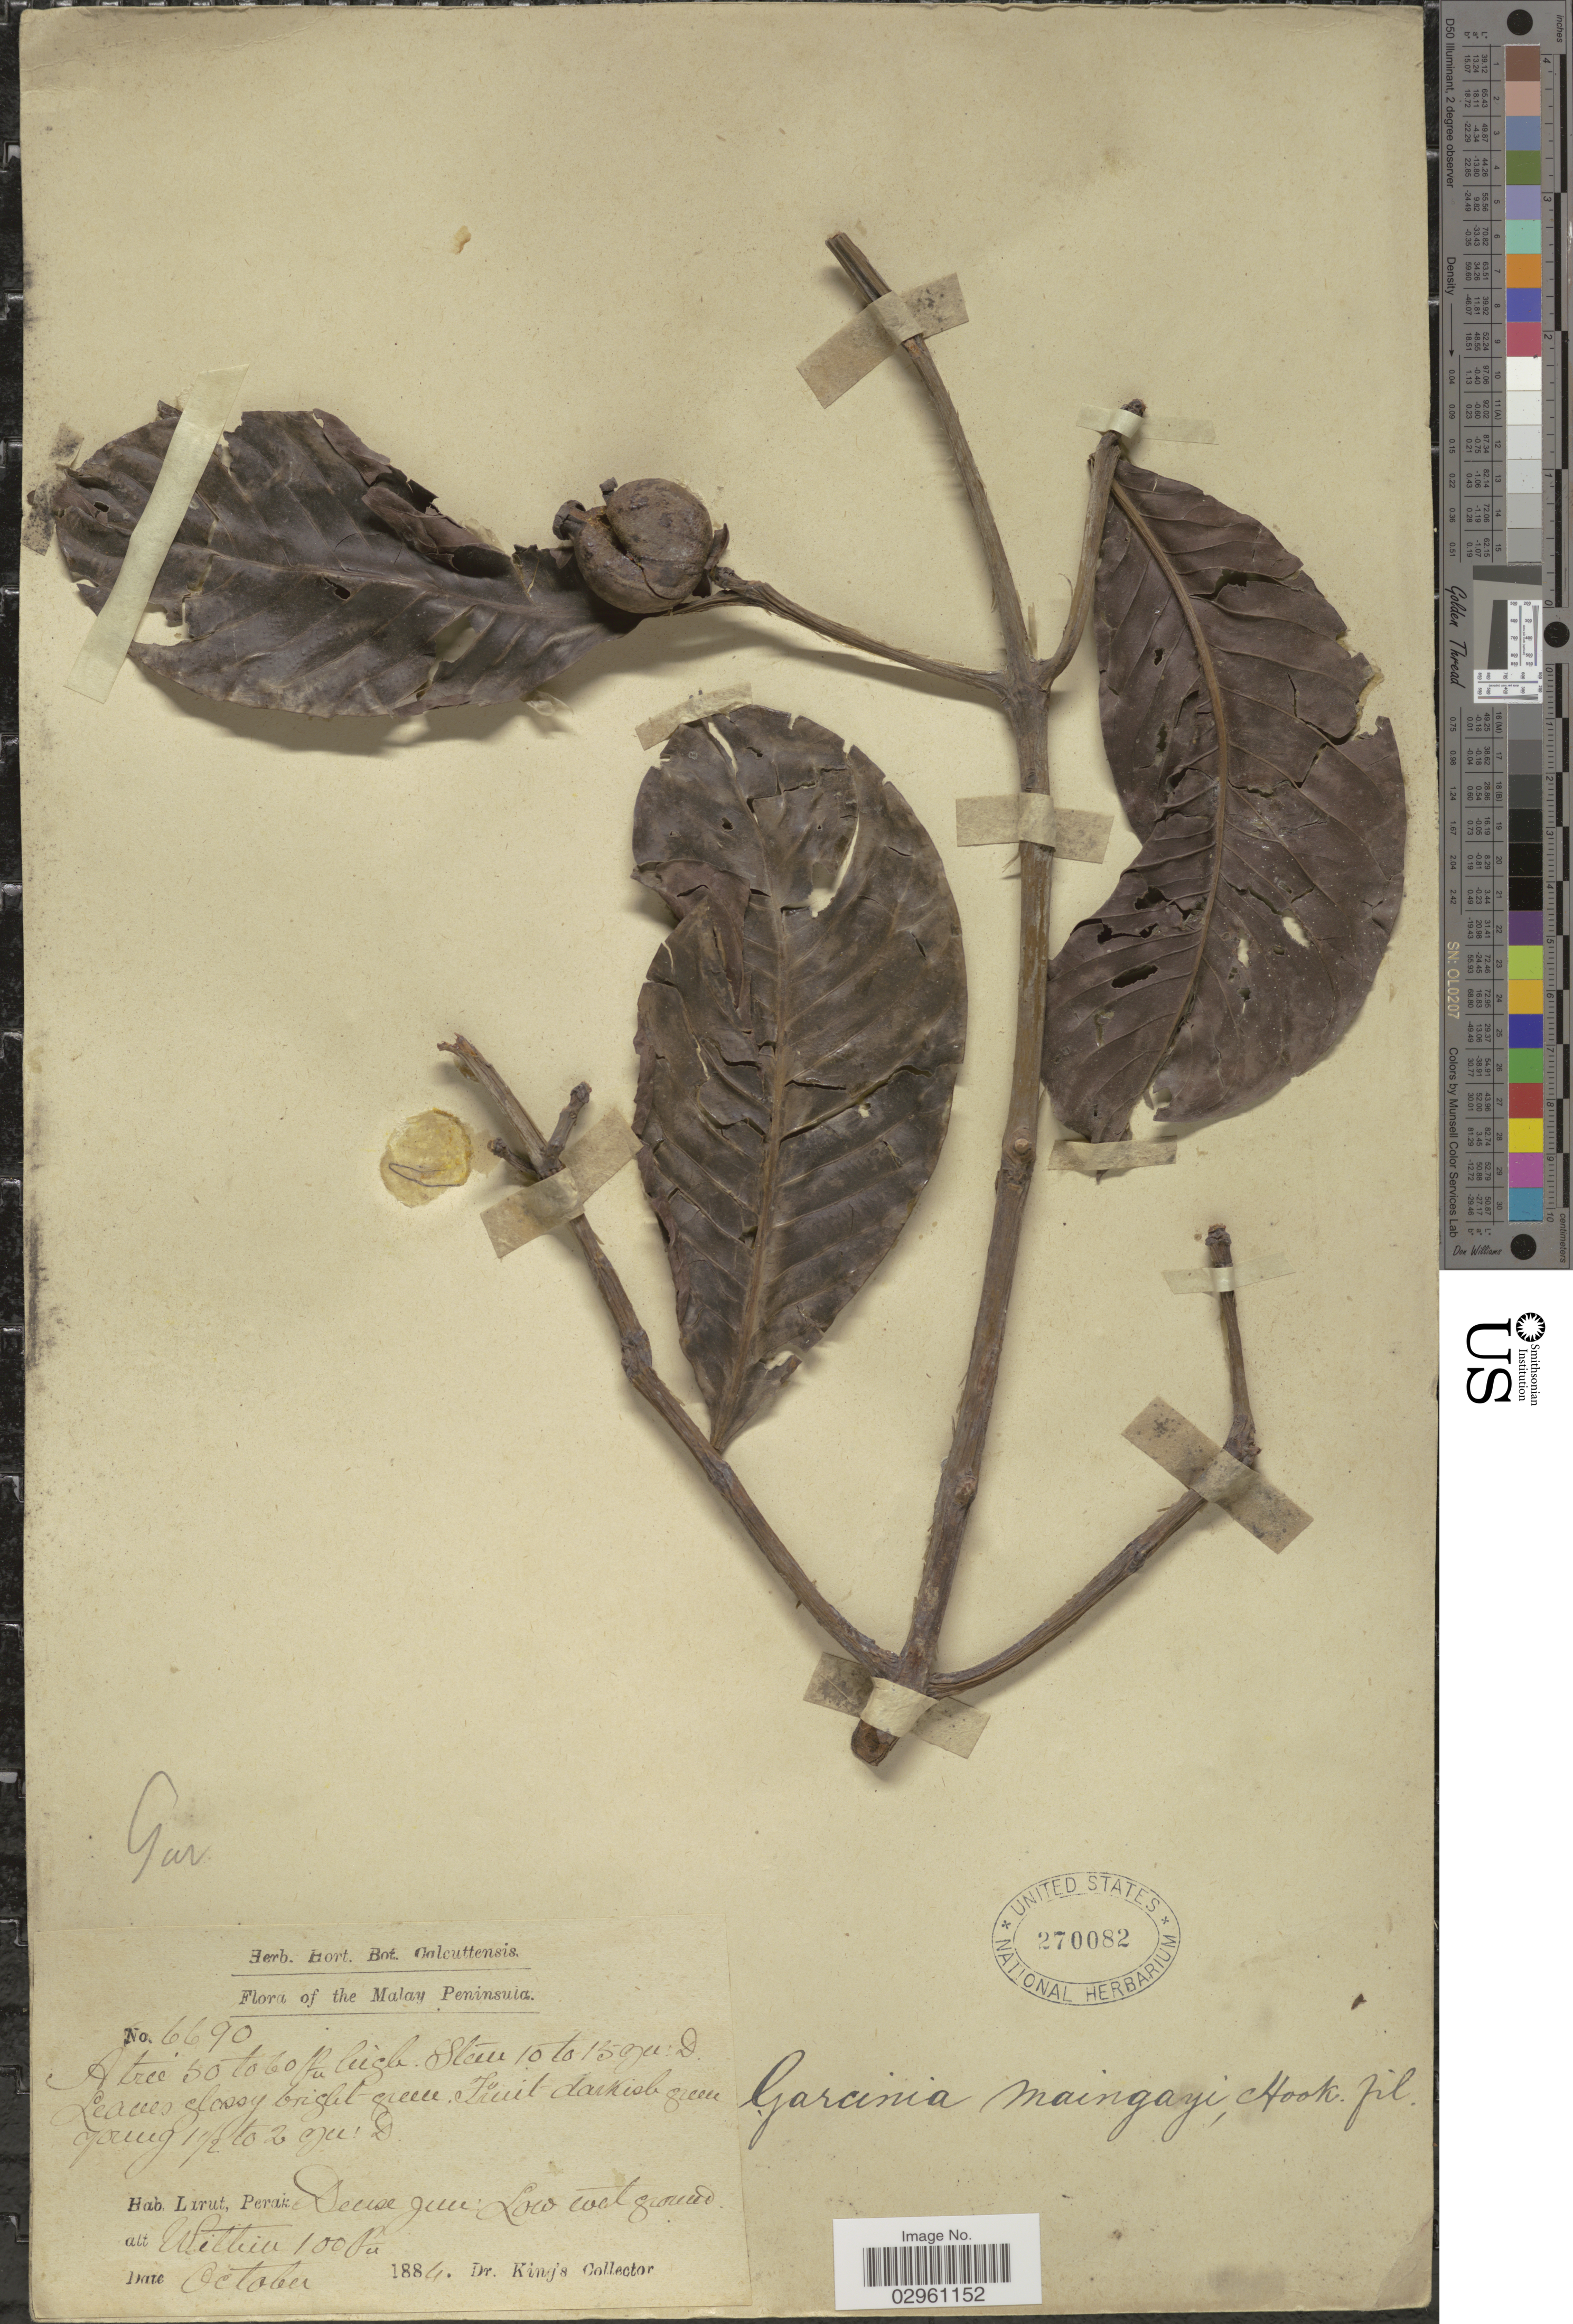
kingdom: Plantae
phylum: Tracheophyta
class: Magnoliopsida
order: Malpighiales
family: Clusiaceae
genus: Garcinia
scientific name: Garcinia maingayi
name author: Hook. f. ex T. Anderson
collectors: Dr. King's collector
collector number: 6690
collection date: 1884-10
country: Malaysia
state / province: Perak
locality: The Malay Peninsula. Larut, Perak.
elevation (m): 30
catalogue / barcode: US 270082